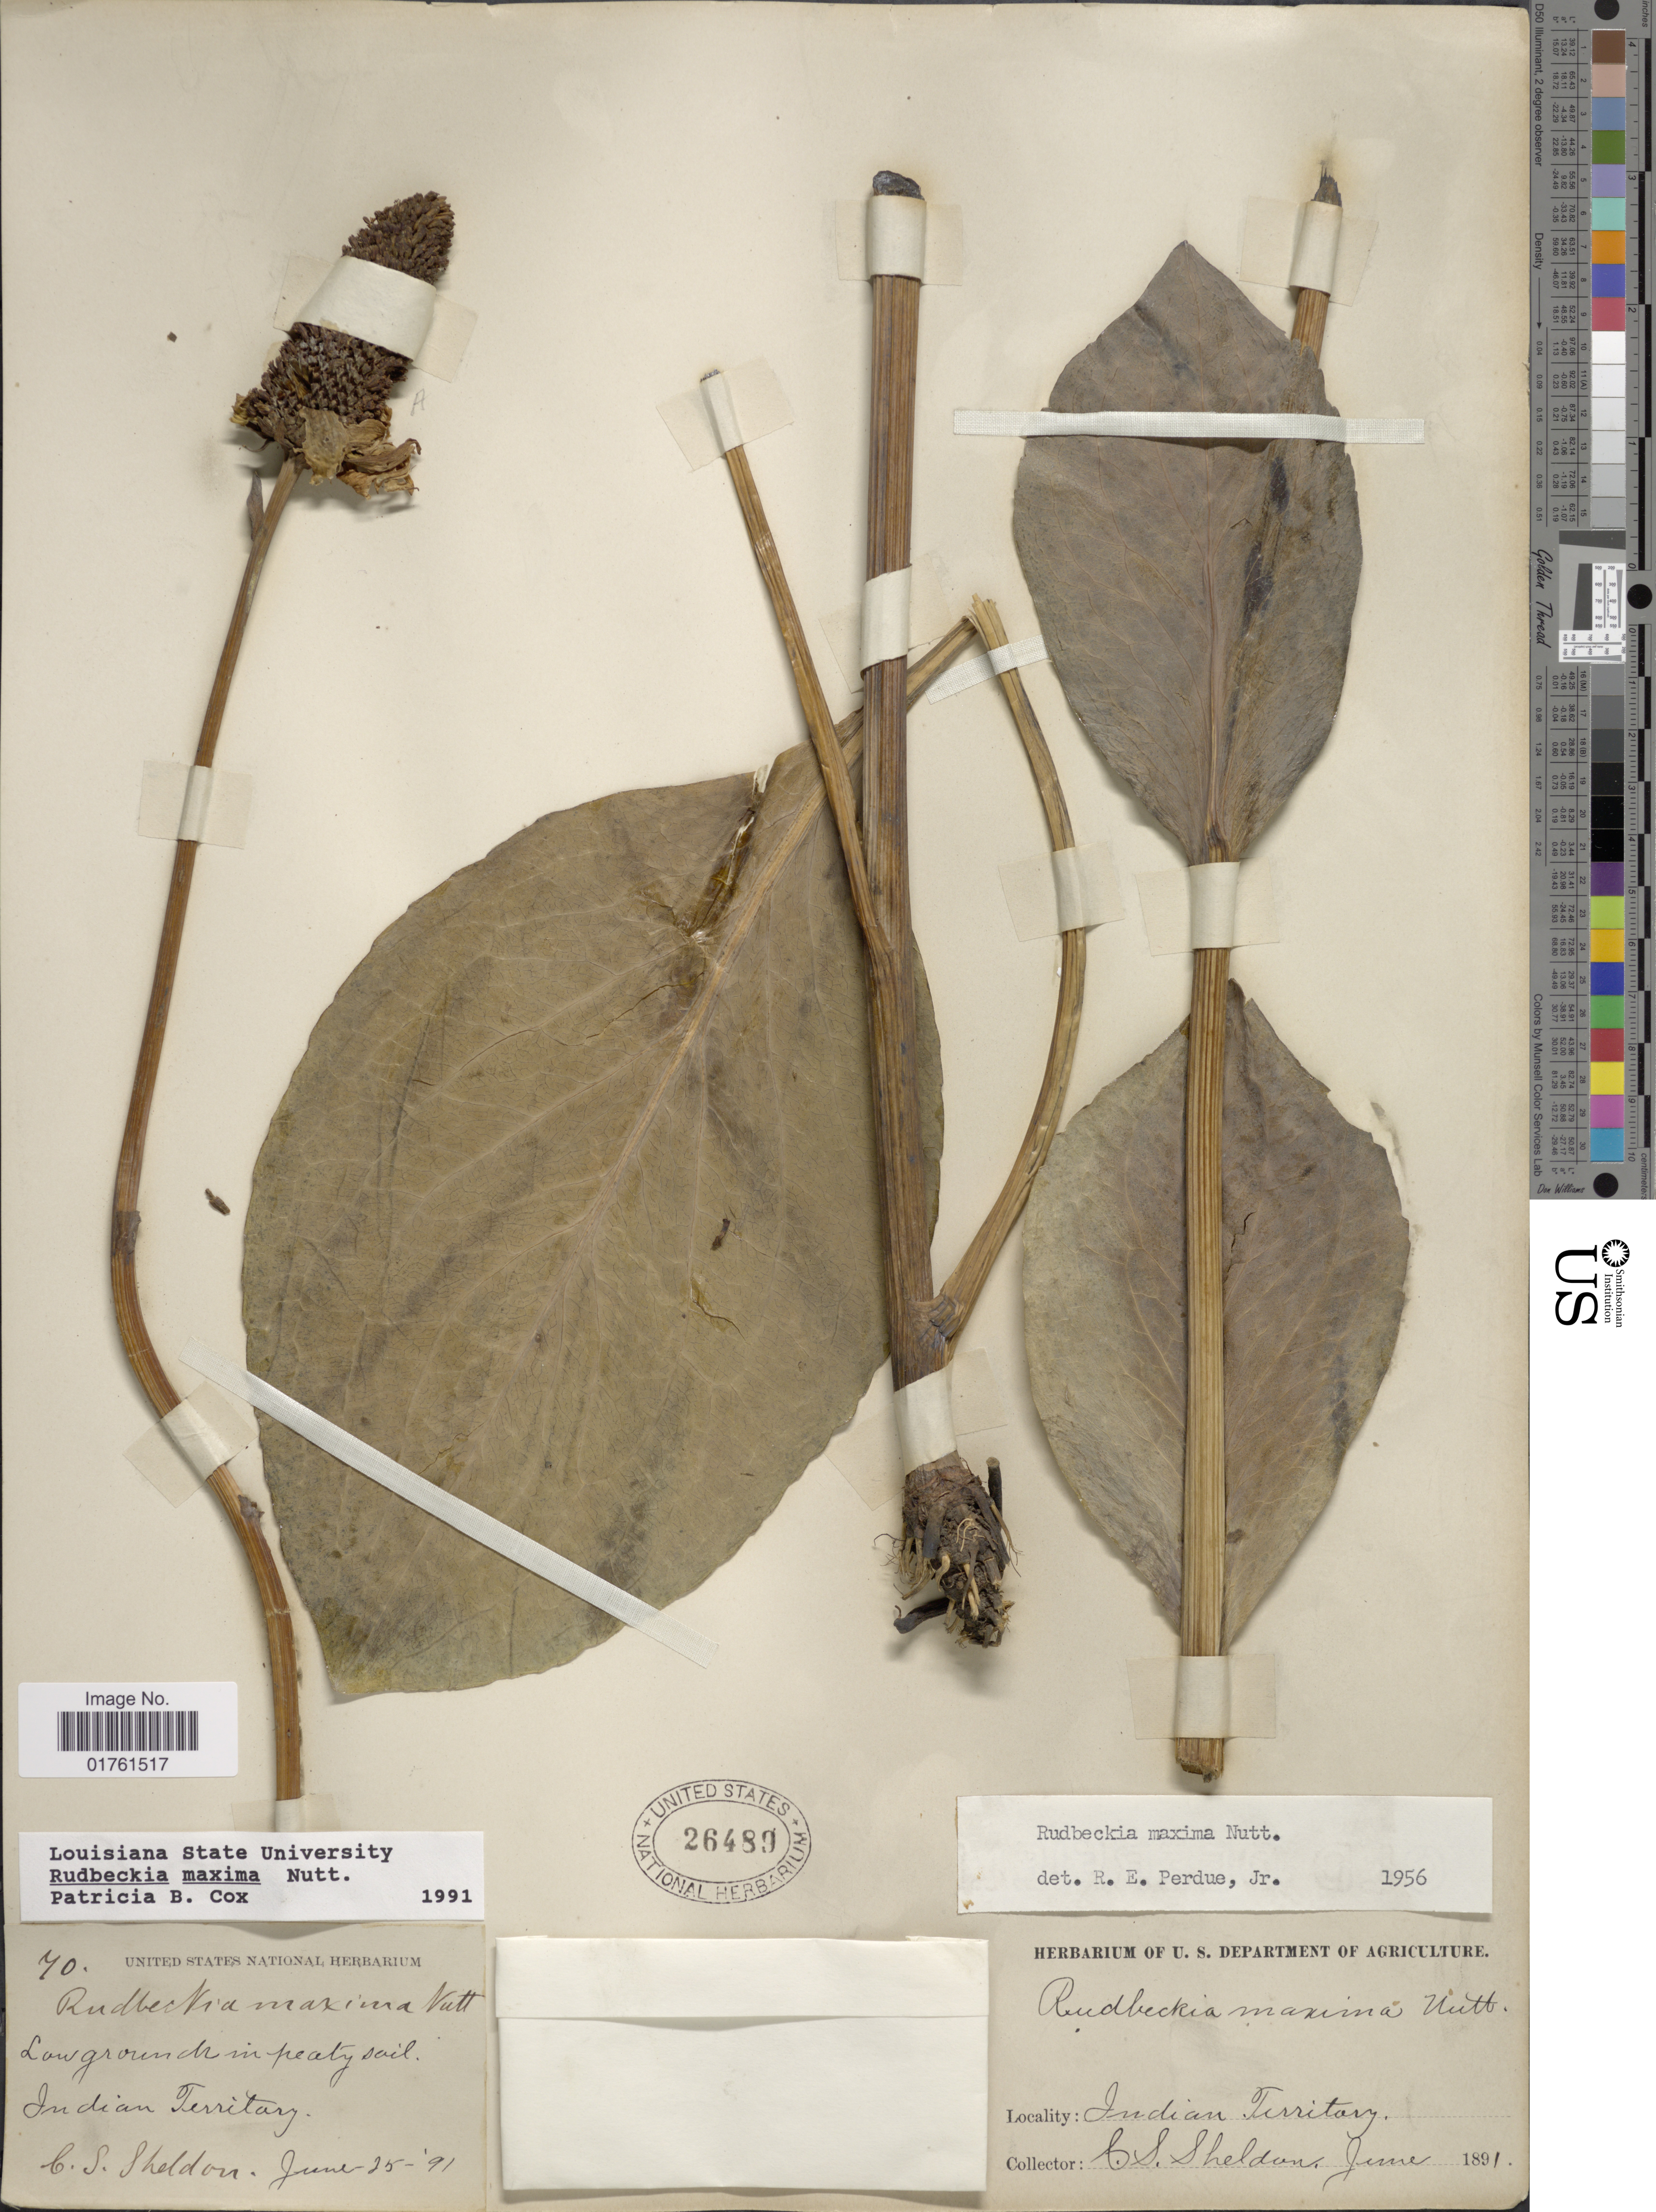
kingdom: Plantae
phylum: Tracheophyta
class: Magnoliopsida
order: Asterales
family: Asteraceae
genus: Rudbeckia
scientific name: Rudbeckia maxima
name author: Nutt.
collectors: C. S. Sheldon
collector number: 70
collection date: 1891-06-25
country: United States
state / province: Oklahoma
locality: Low grounds in peaty soil, Indian Territory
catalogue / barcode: US 26489